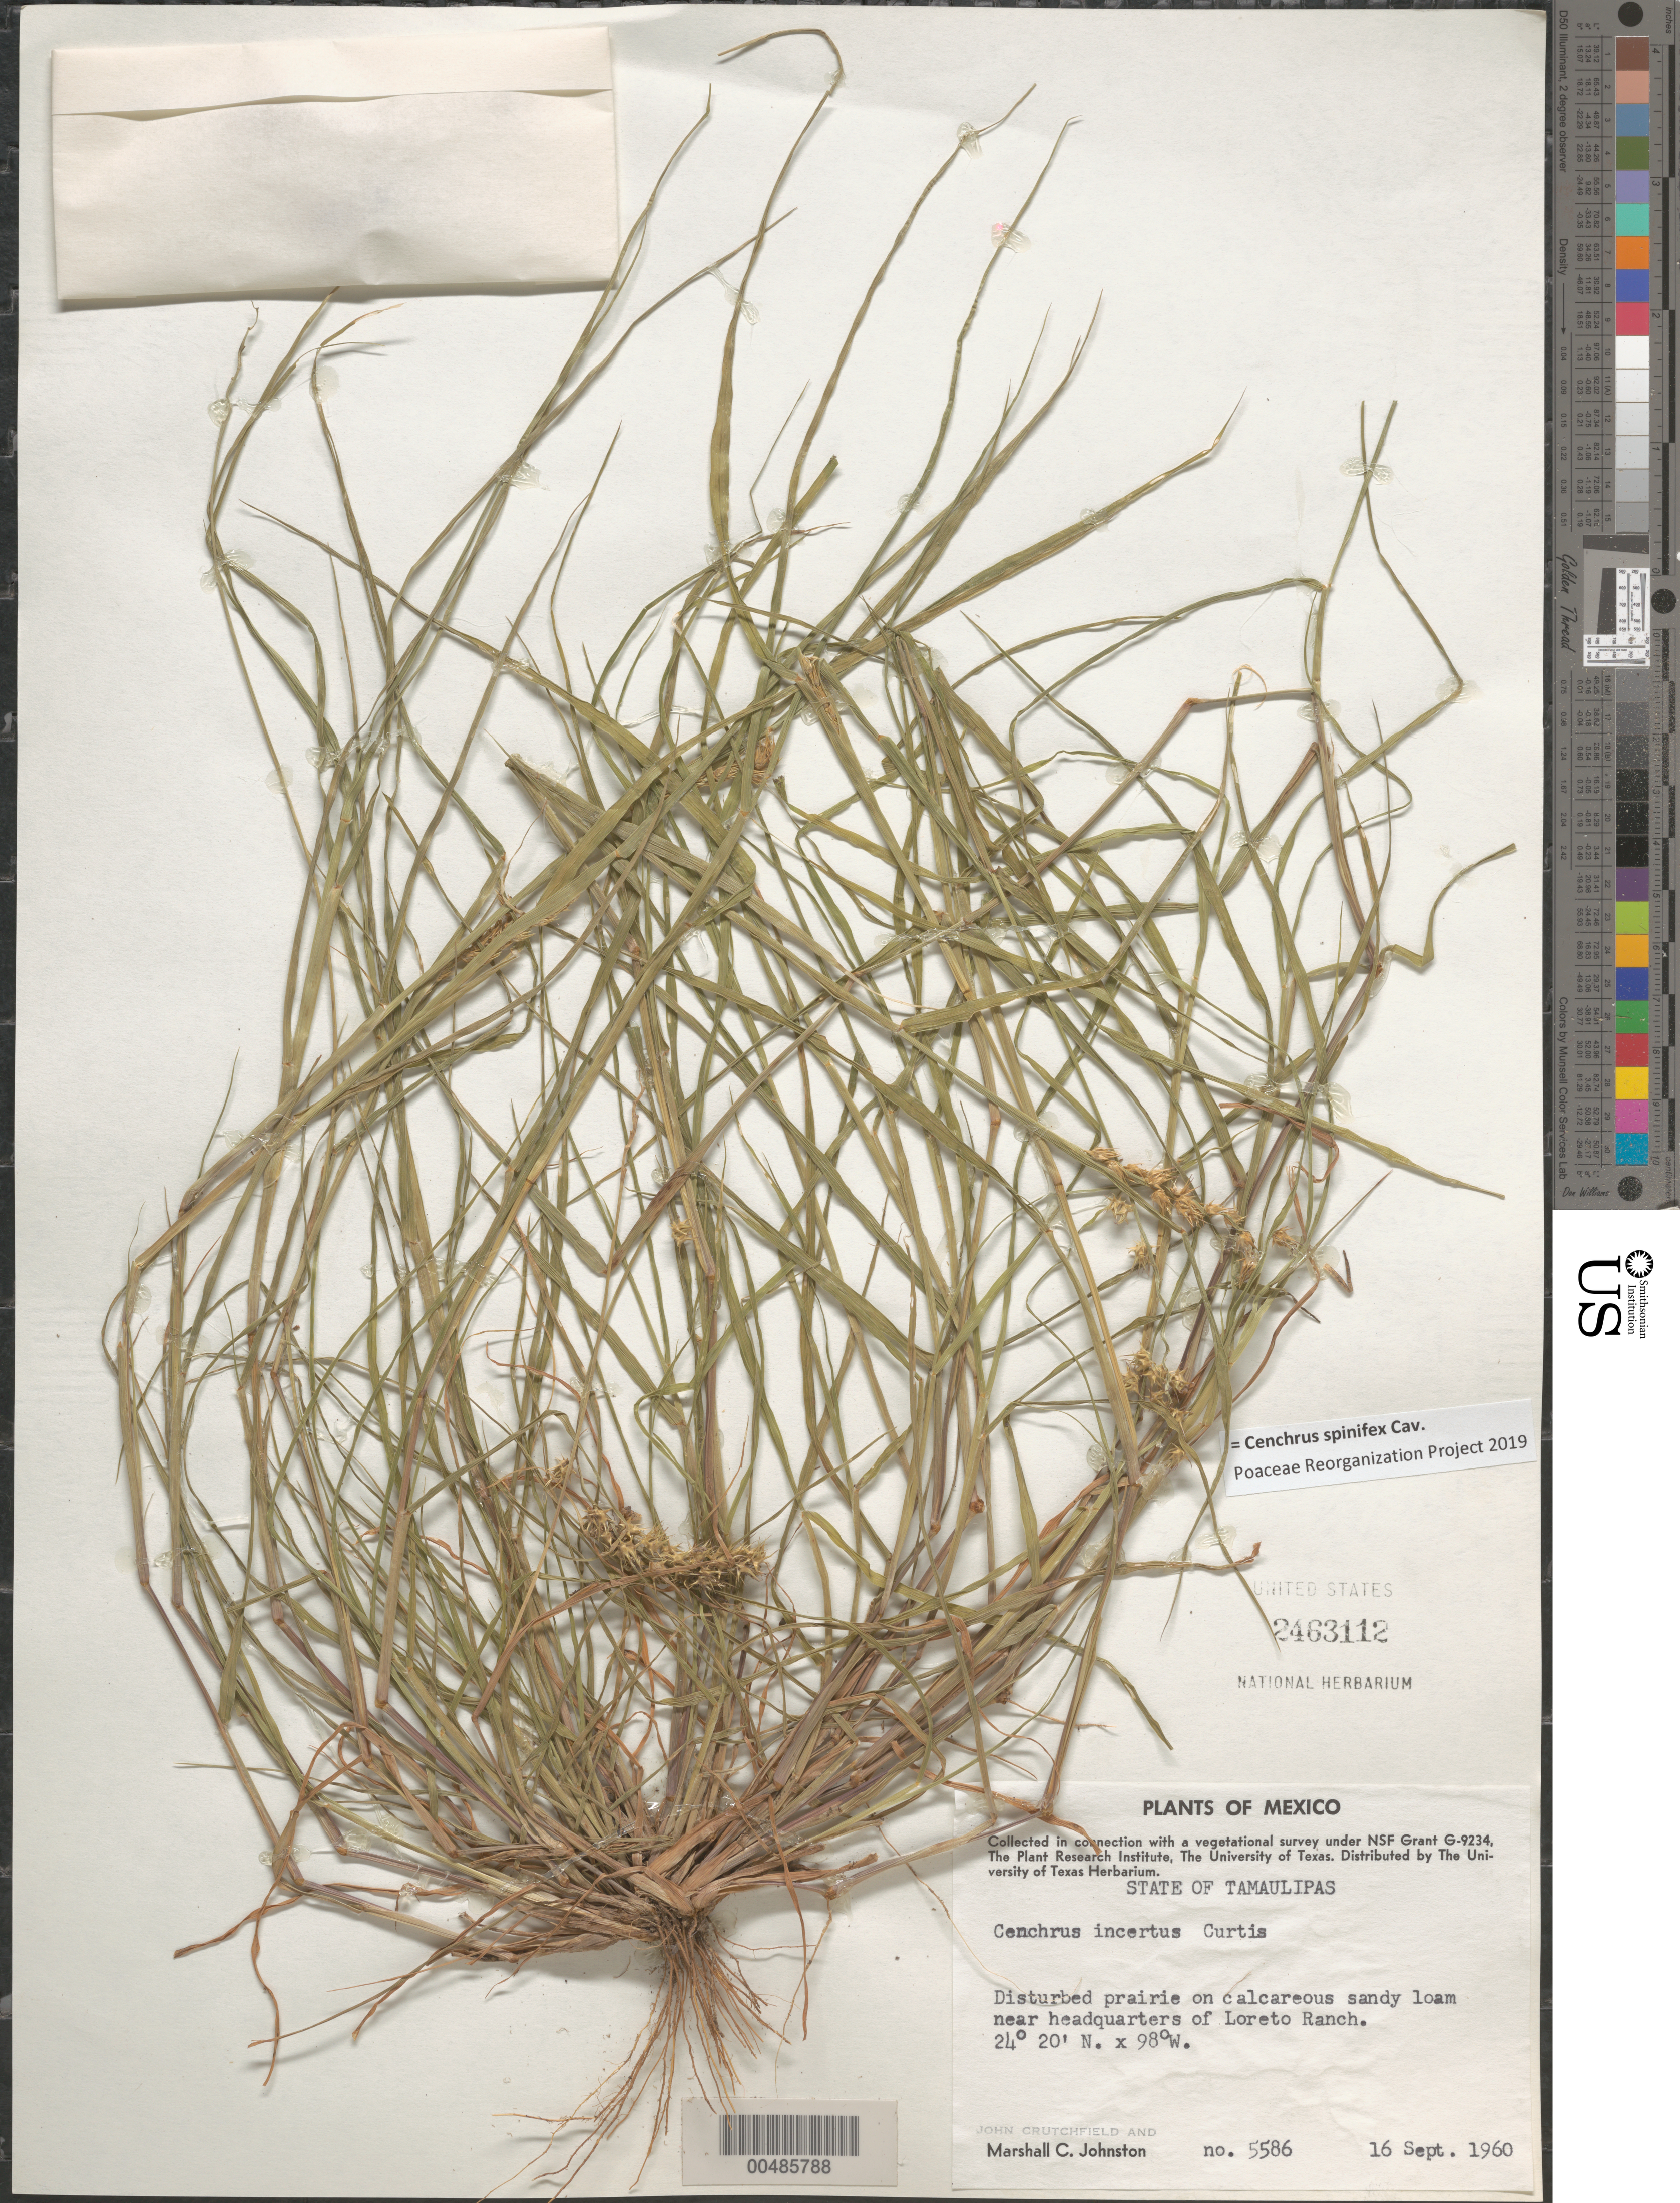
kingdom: Plantae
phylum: Tracheophyta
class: Liliopsida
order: Poales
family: Poaceae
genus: Cenchrus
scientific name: Cenchrus spinifex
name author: Cav.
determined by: Poaceae Reorganization Project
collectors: J. Crutchfield & M. Johnston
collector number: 5586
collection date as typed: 16 Sep 1960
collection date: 1960-09-16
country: Mexico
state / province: Tamaulipas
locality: Near headquarters of Loreto Ranch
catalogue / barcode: US 2463112